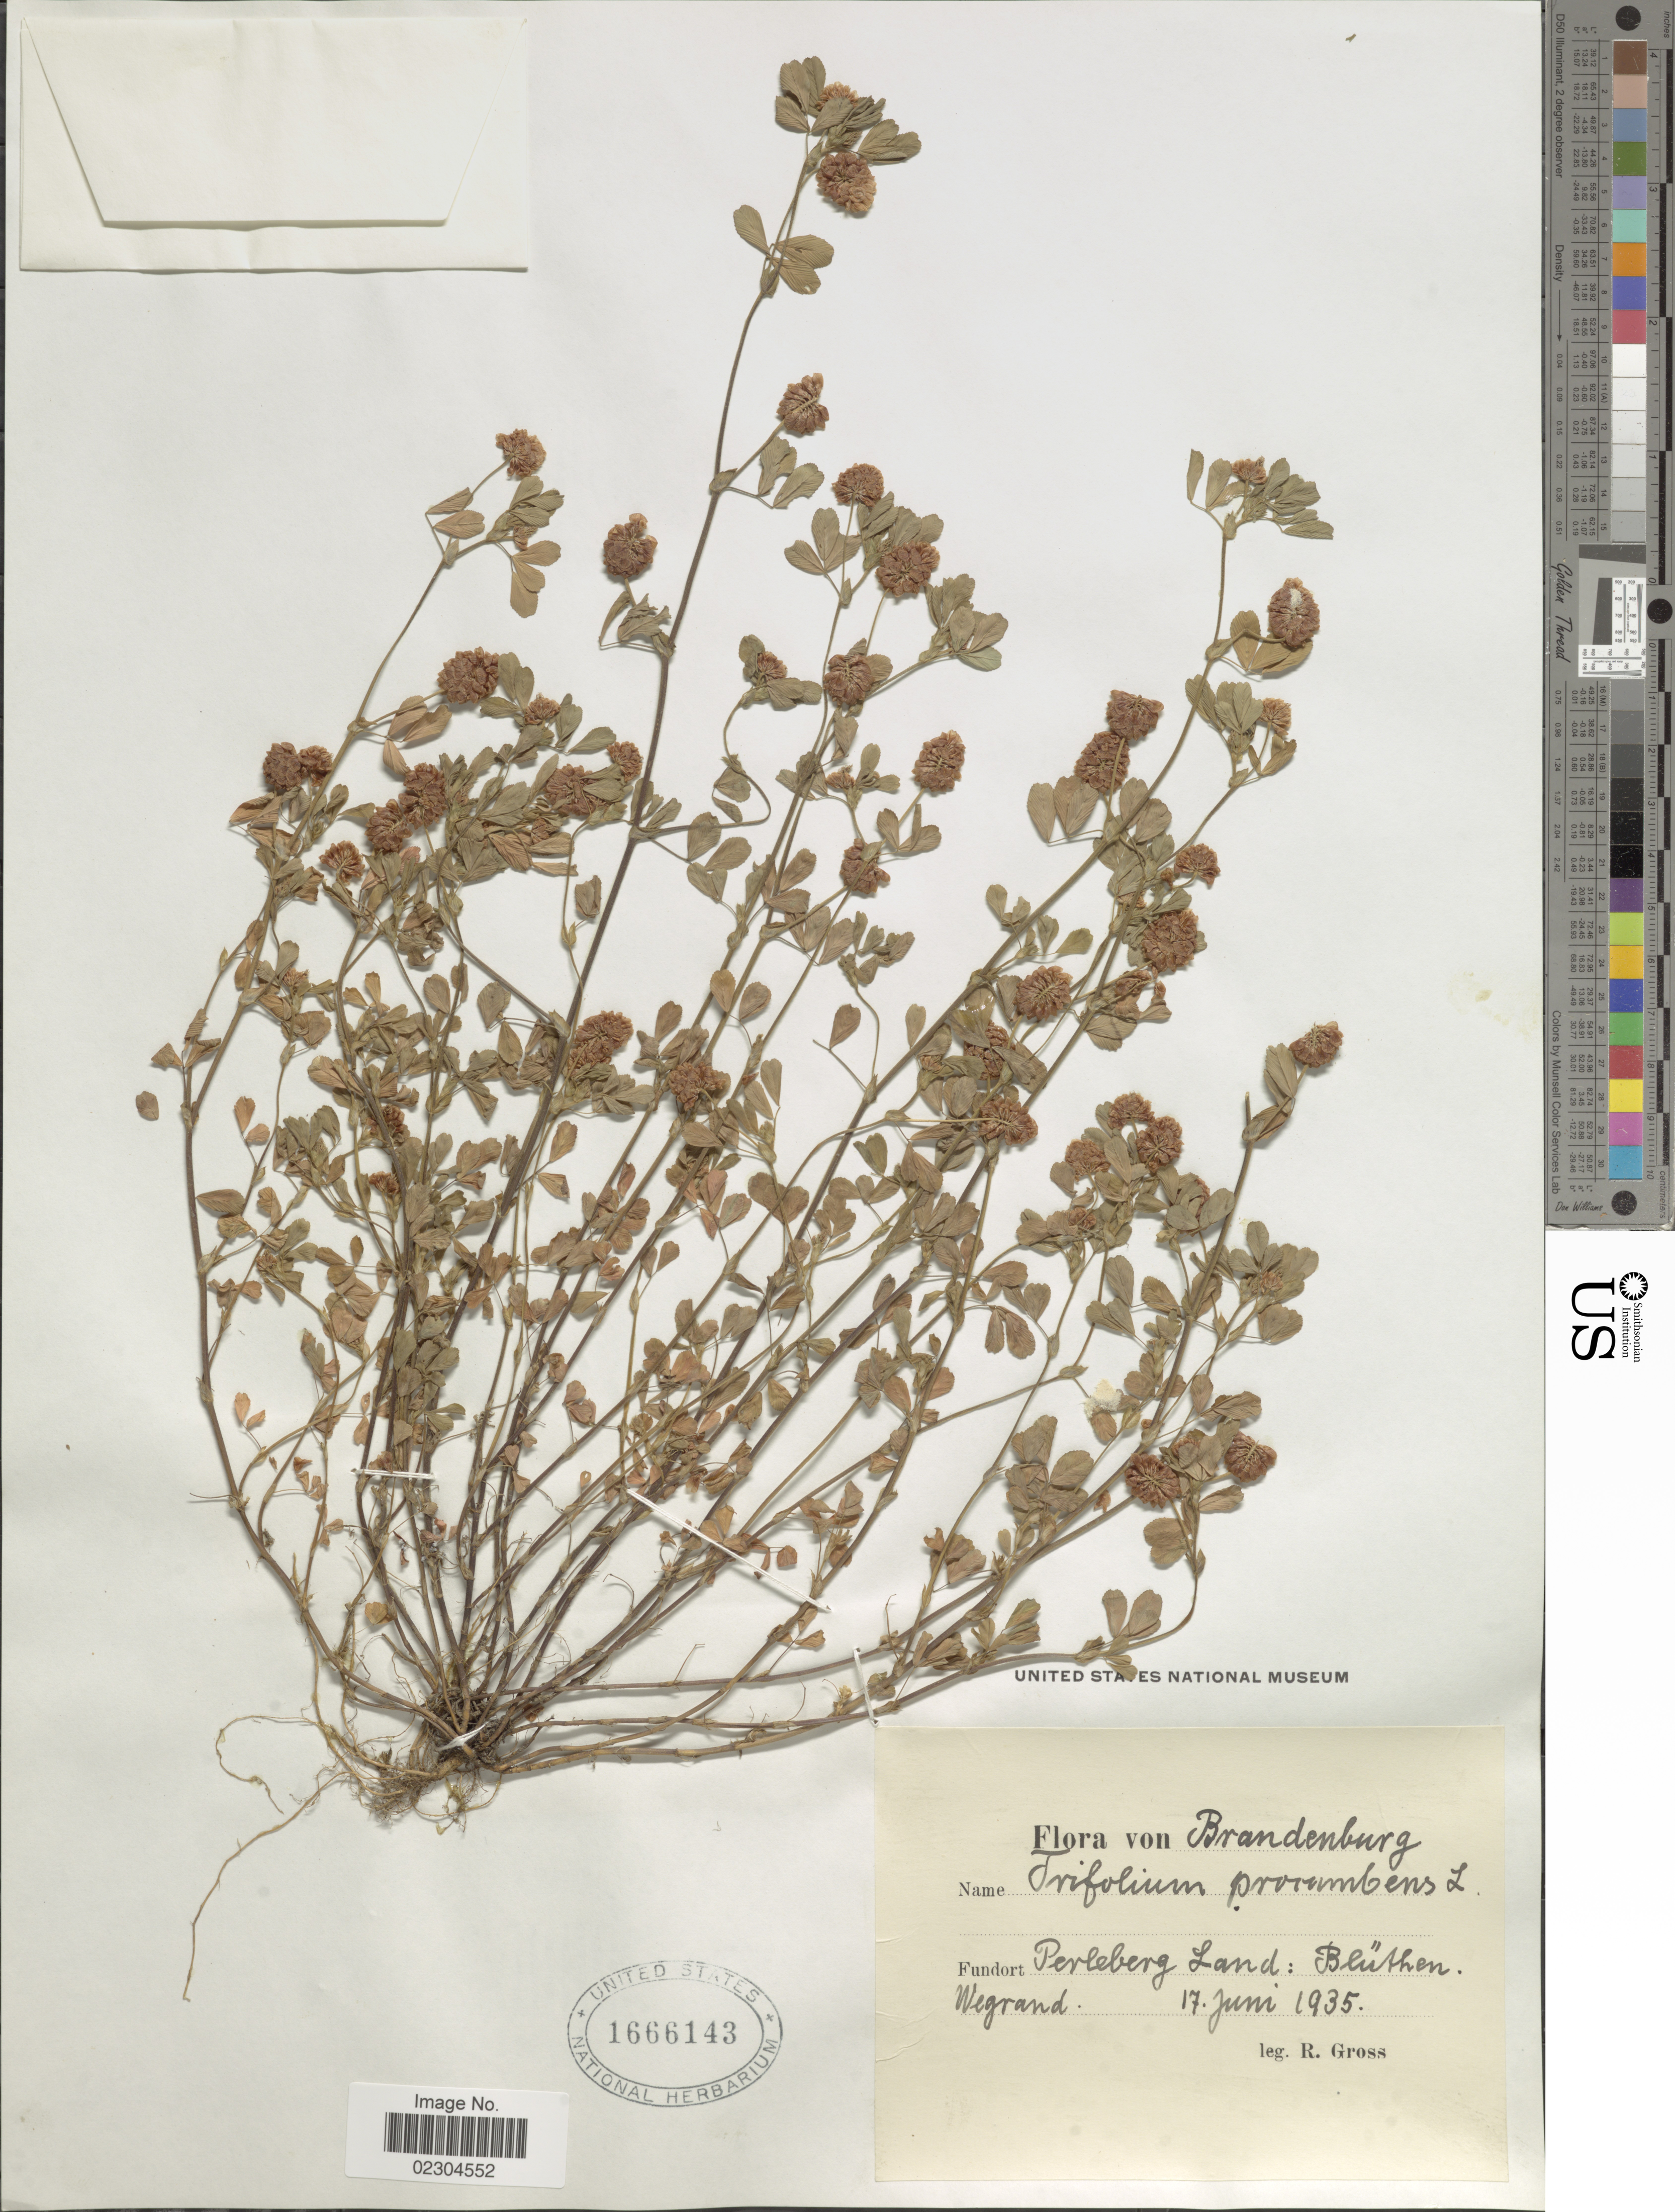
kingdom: Plantae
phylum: Tracheophyta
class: Magnoliopsida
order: Fabales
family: Fabaceae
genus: Trifolium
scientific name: Trifolium procumbens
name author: L.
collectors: R. Gross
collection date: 1935-06-17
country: Germany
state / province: Brandenburg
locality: Von Brandenburg, Perleberg Land: Bluthen; Wegrand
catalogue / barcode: US 1666143